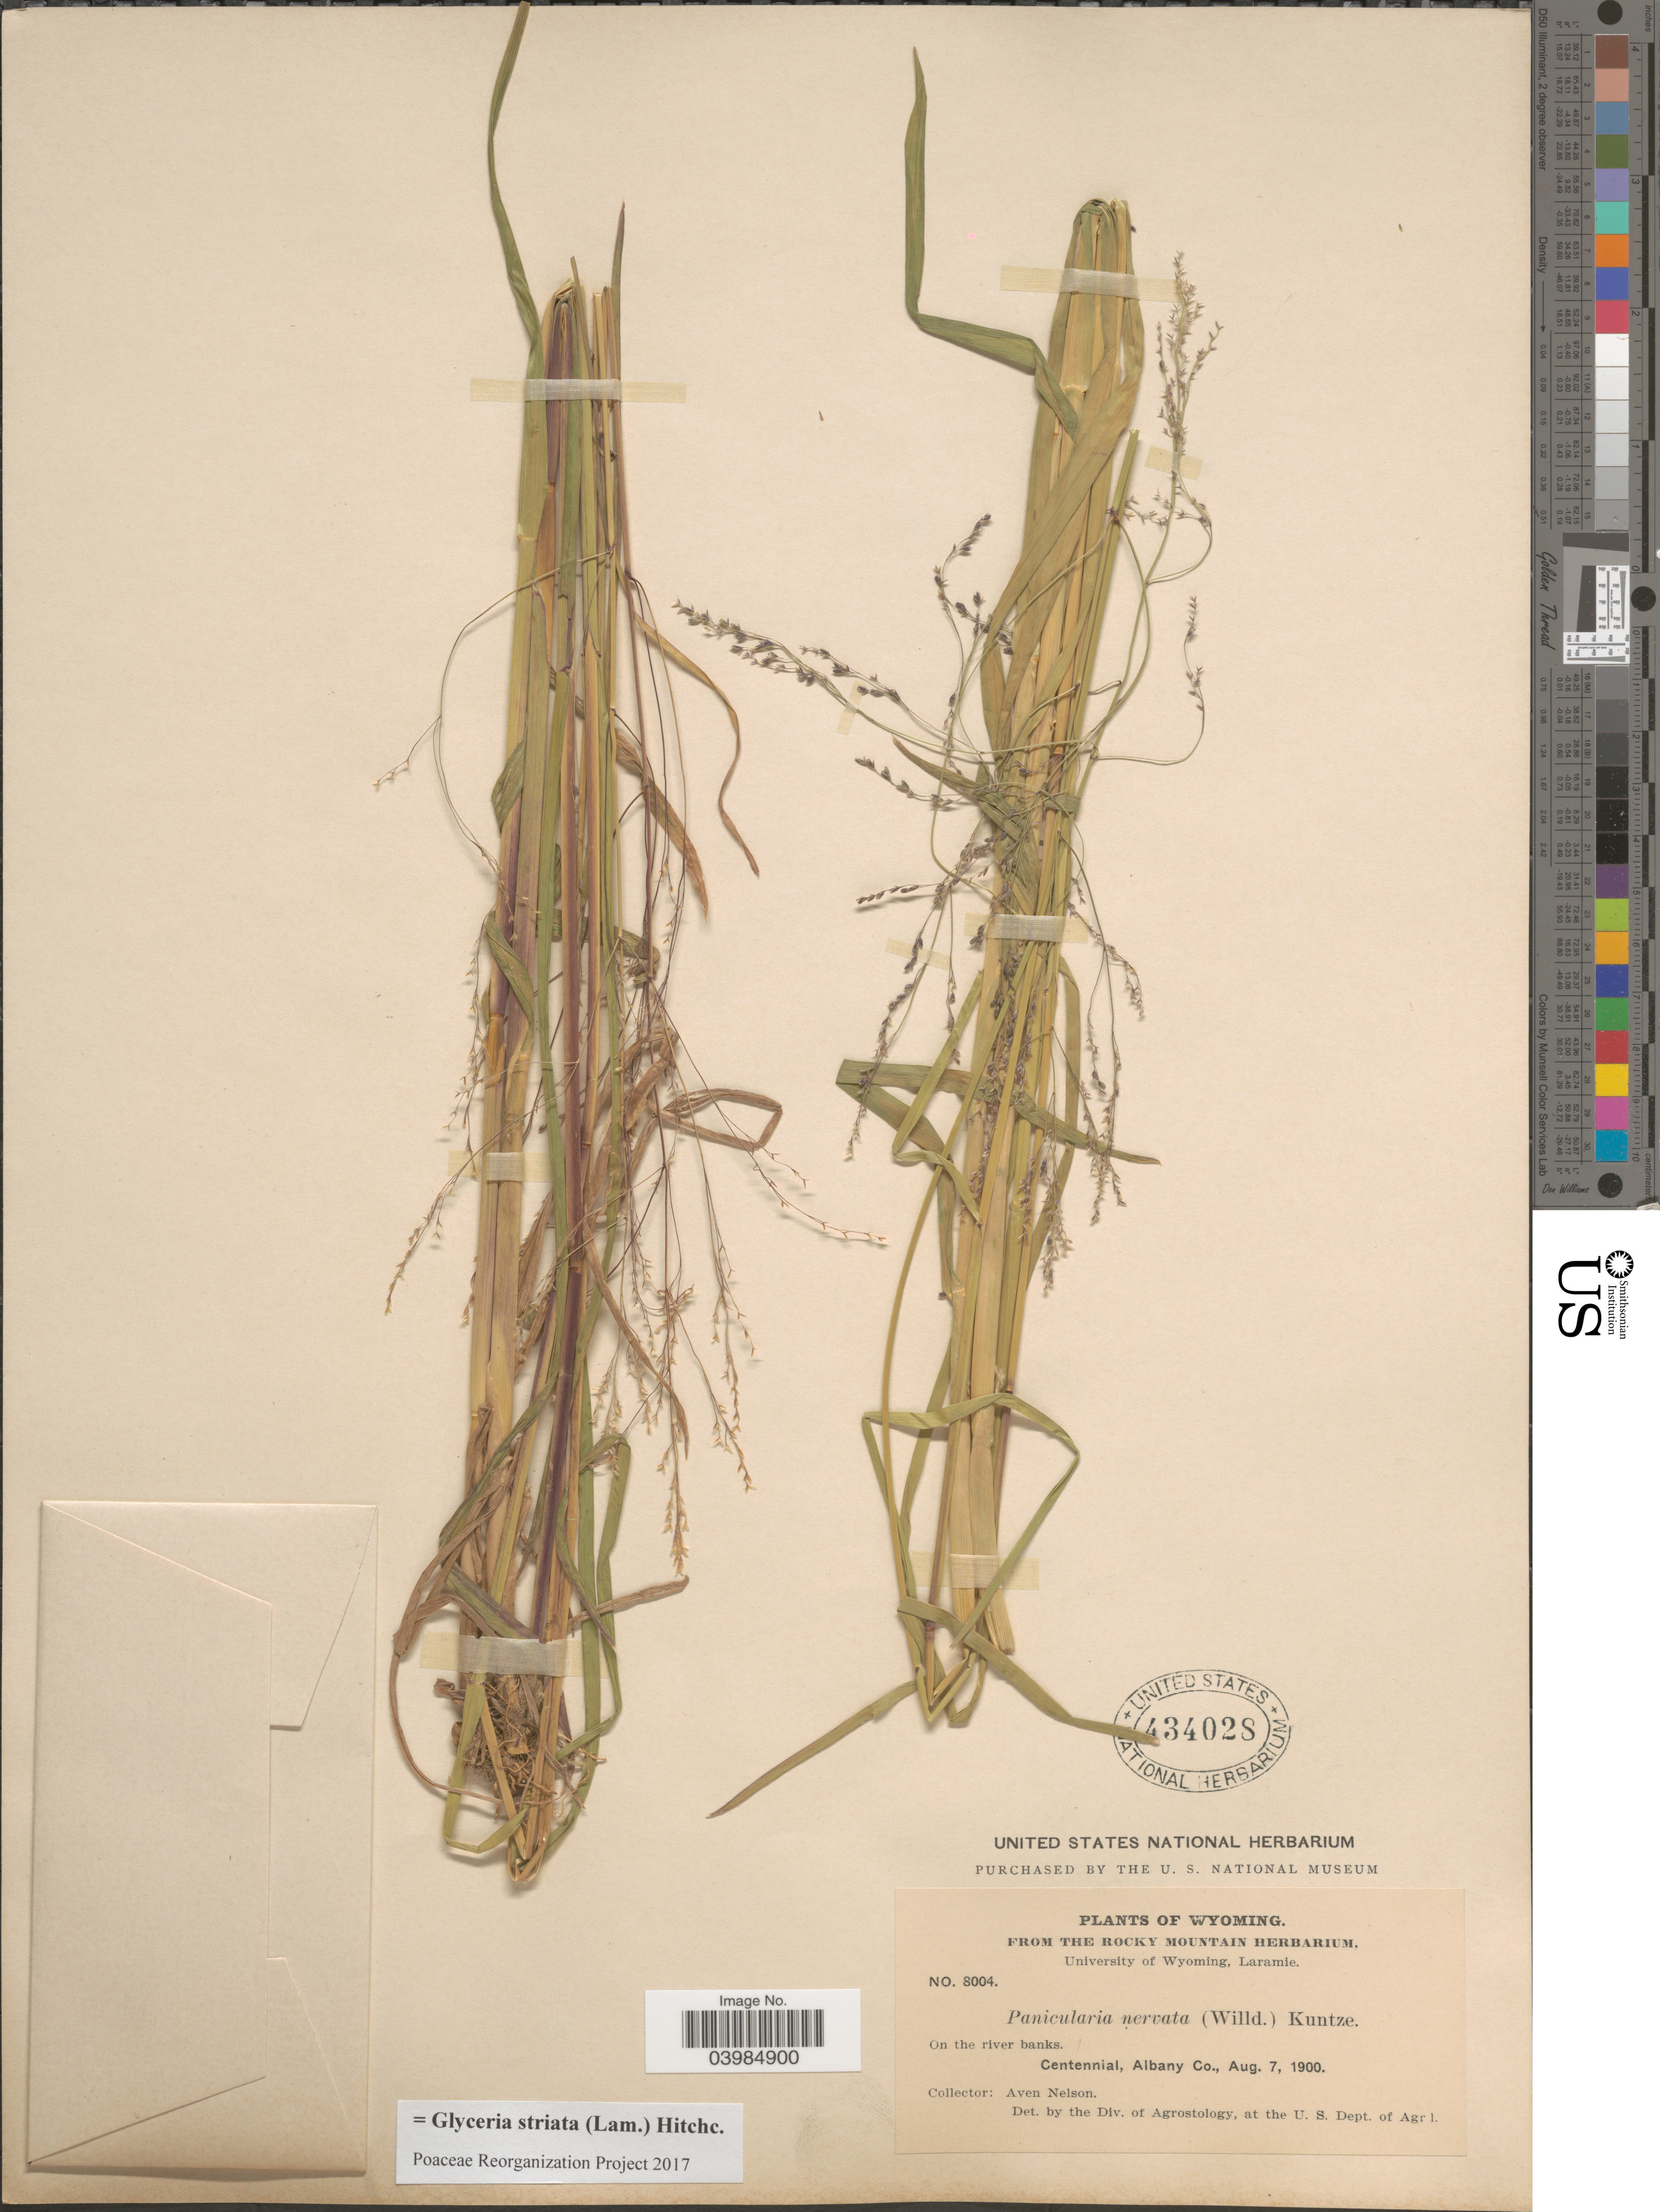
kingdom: Plantae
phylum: Tracheophyta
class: Liliopsida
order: Poales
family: Poaceae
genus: Glyceria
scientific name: Glyceria striata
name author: (Lam.) Hitchc.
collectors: A. Nelson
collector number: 8004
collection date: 1900-08-07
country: United States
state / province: Wyoming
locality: Centennial, Albany Co.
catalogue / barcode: US 434028